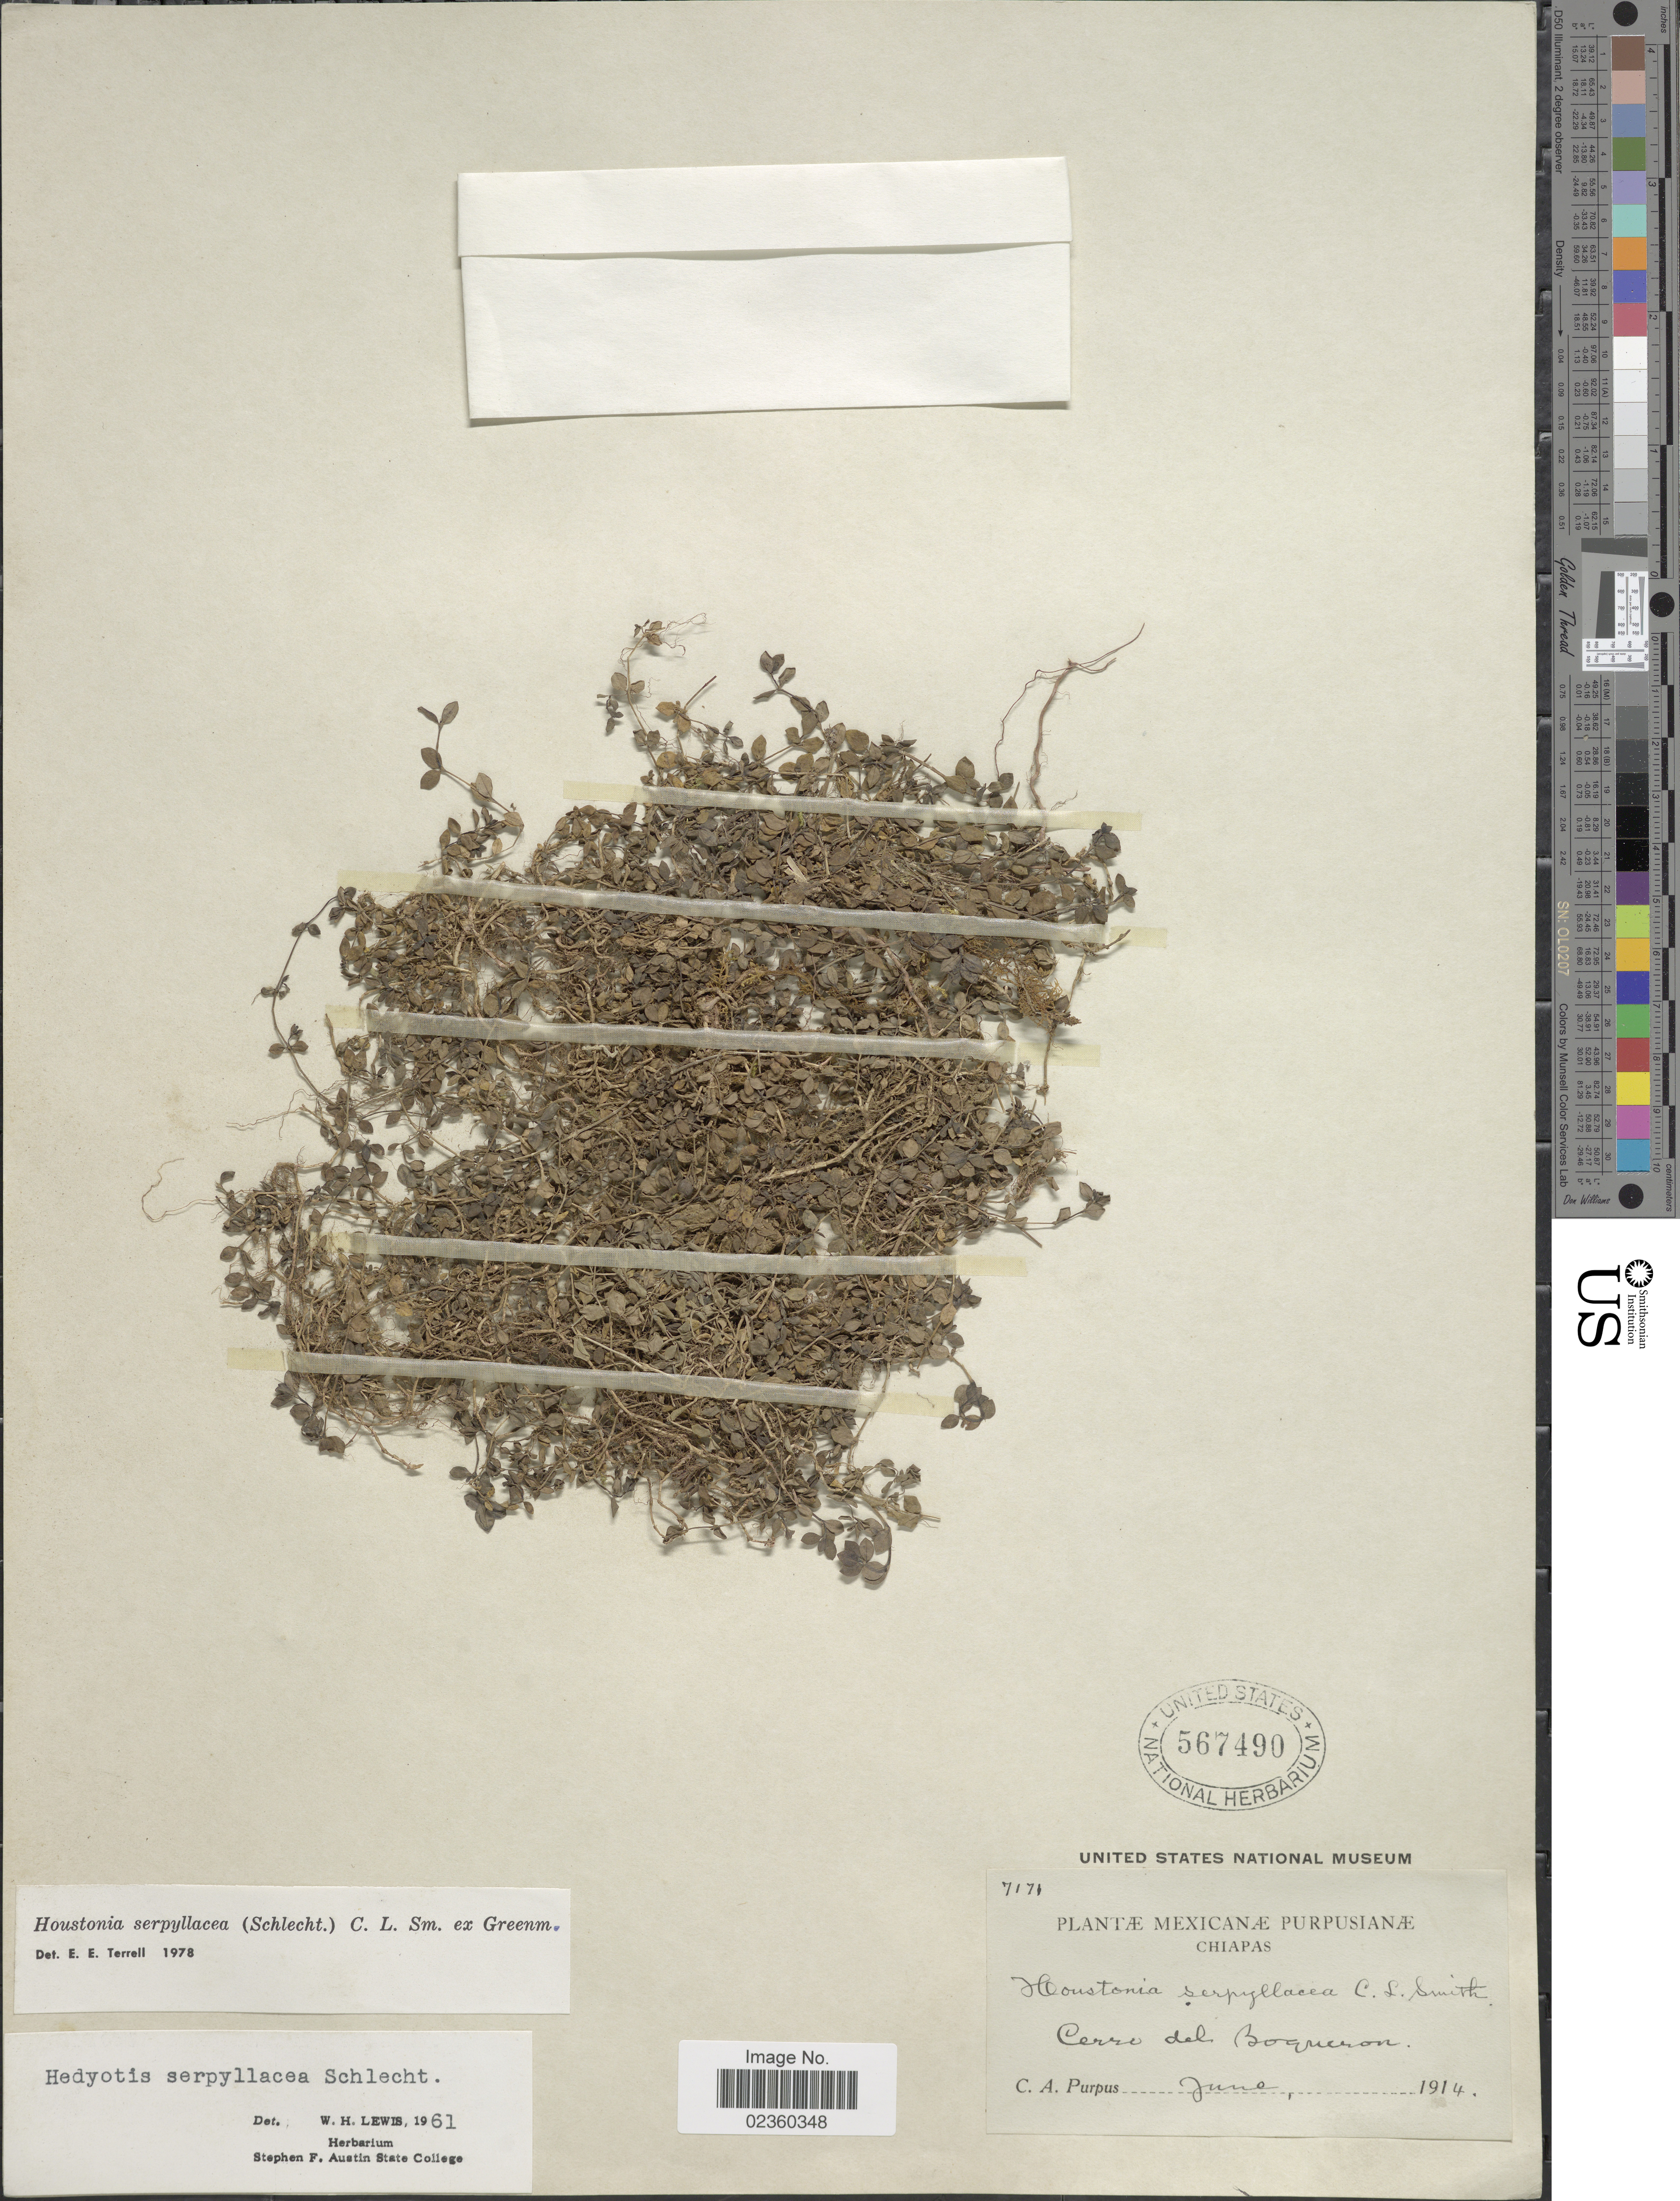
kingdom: Plantae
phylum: Tracheophyta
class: Magnoliopsida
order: Gentianales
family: Rubiaceae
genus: Terrellianthus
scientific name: Terrellianthus serpyllaceus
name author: (Schltdl.) Borhidi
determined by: Florentin, Mariela Nunez, (CTES), Instituto de Botanica del Nordeste (ARGENTINA)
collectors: C. A. Purpus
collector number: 7171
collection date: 1914-06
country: Mexico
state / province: Chiapas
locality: Cerro de Boqueron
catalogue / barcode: US 567490